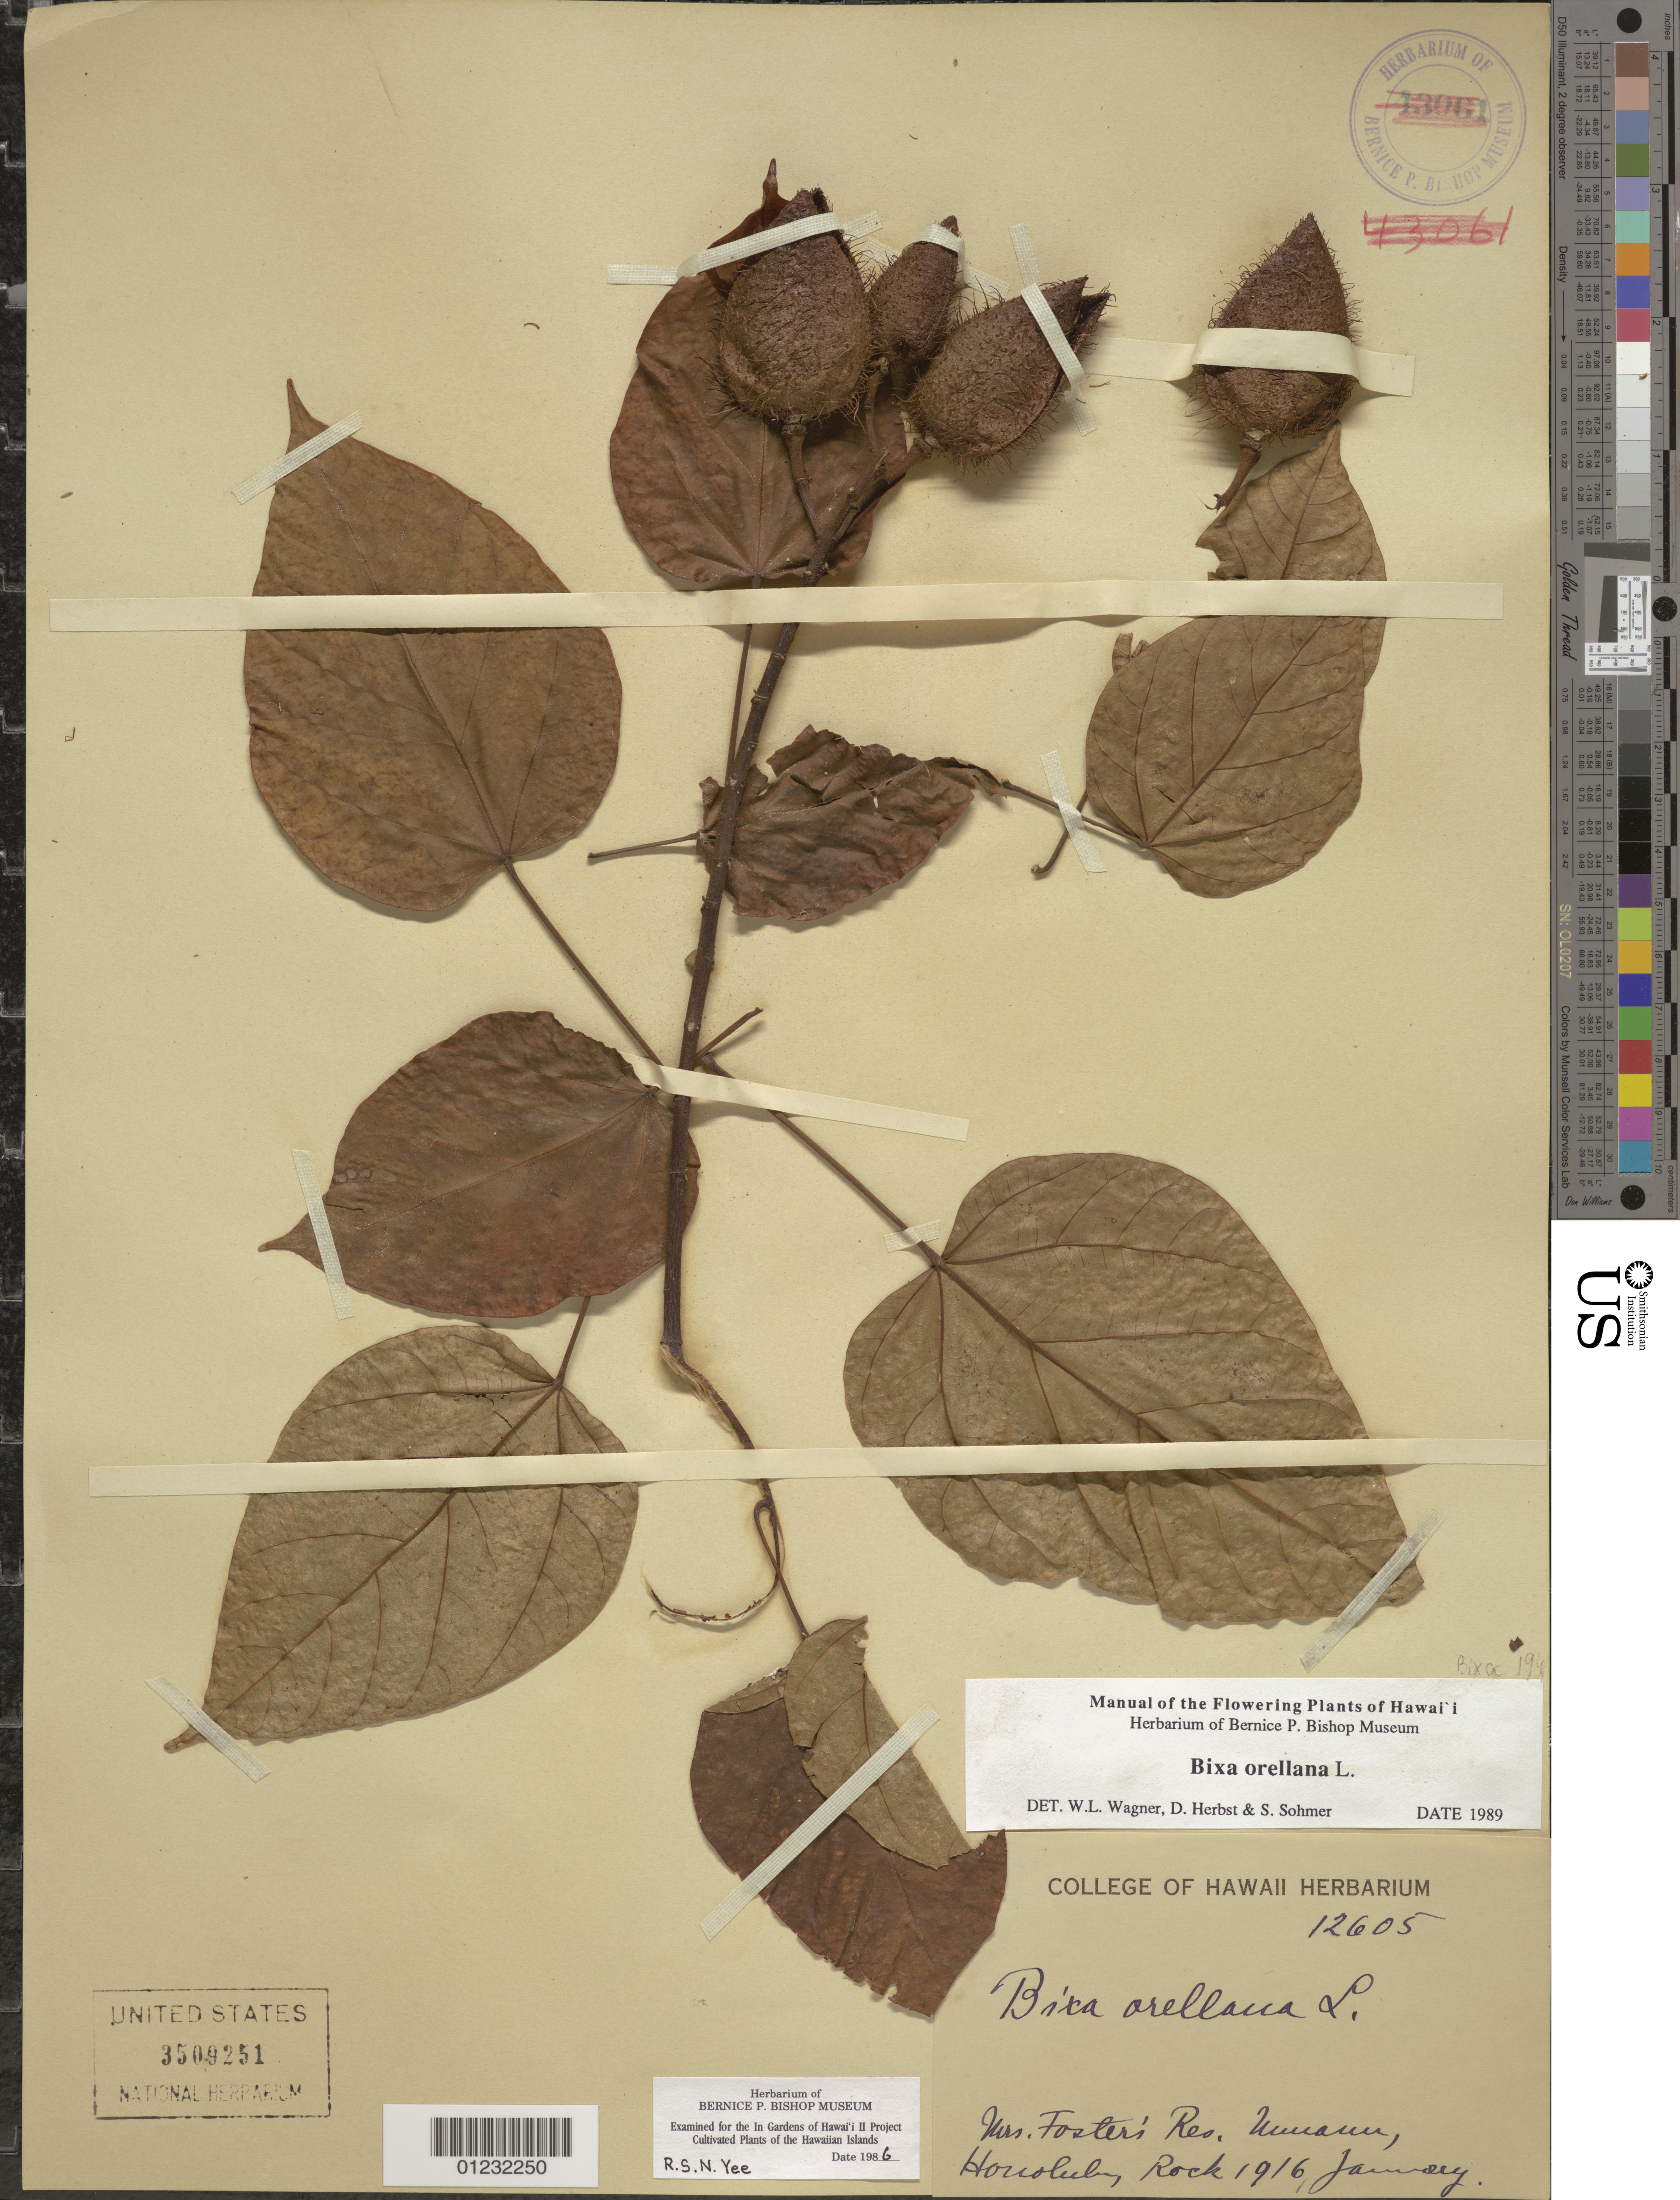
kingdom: Plantae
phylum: Tracheophyta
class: Magnoliopsida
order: Malvales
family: Bixaceae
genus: Bixa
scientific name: Bixa orellana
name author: L.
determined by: Wagner, W. L.; Herbst, D. R.; Sohmer, S. H.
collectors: J. F. Rock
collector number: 12605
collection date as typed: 1916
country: United States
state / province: Hawaii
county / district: Honolulu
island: Oahu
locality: Honolulu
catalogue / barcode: US 3509251